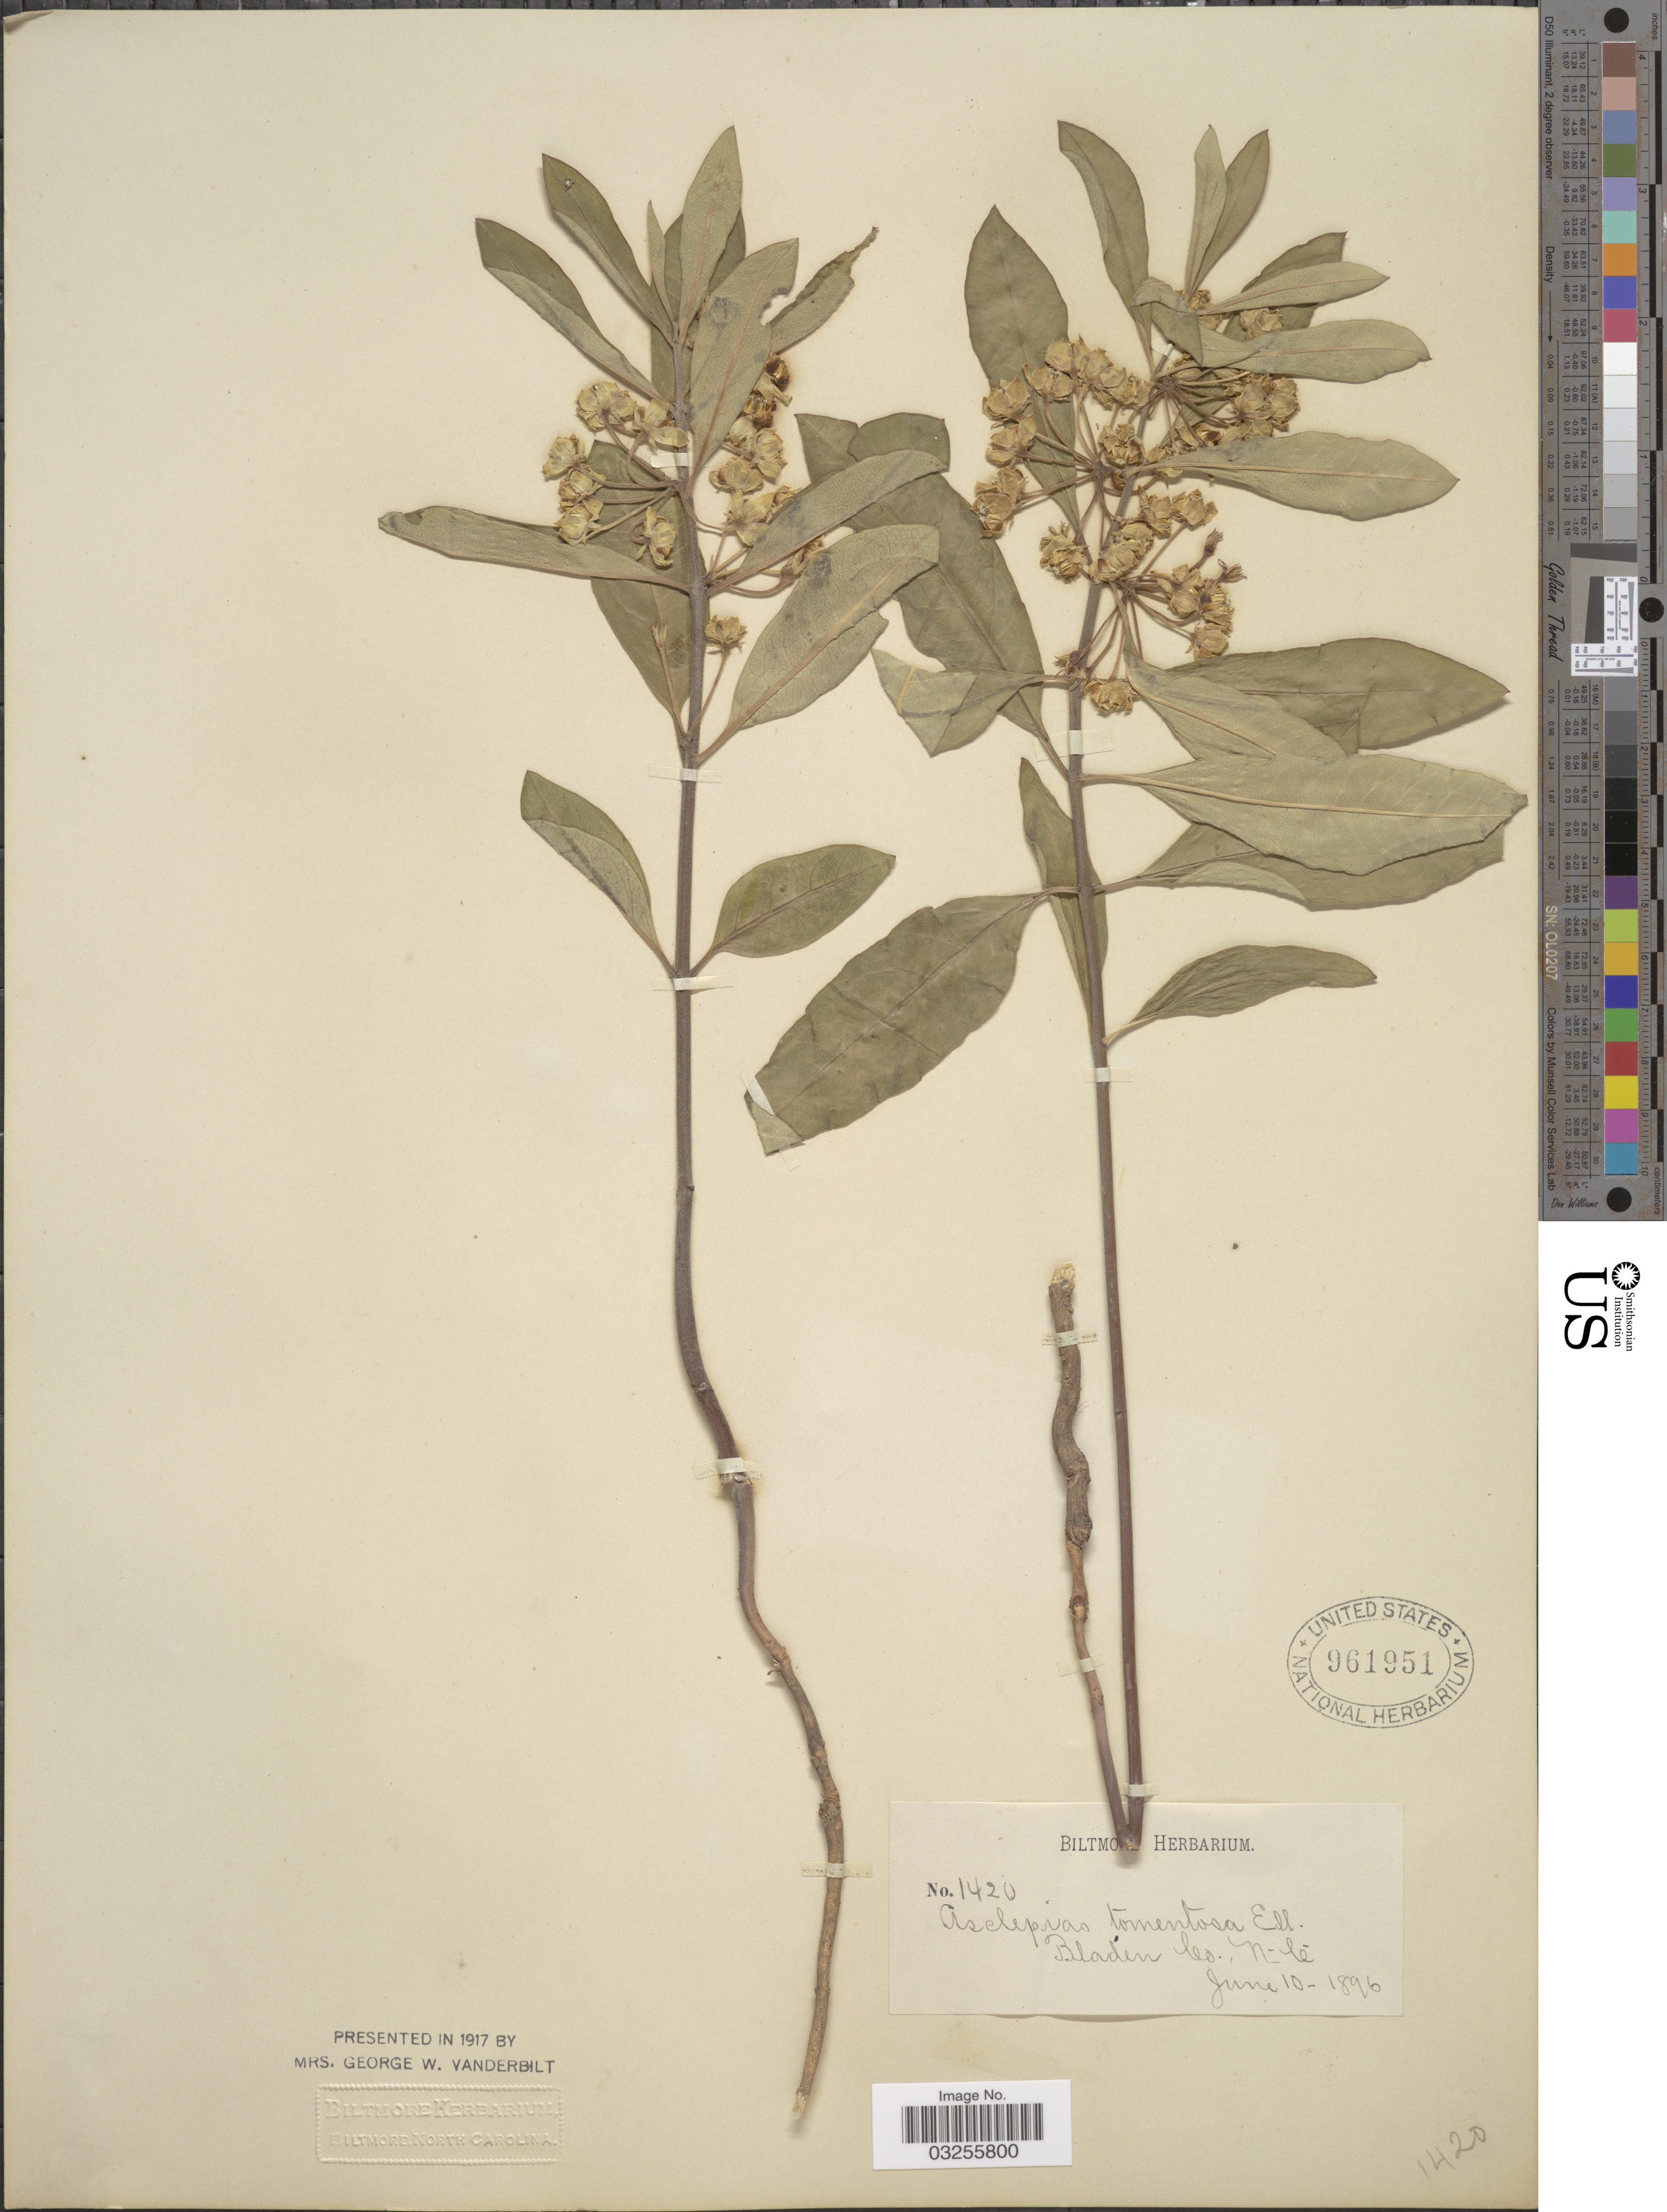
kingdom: Plantae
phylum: Tracheophyta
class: Magnoliopsida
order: Gentianales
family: Apocynaceae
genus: Asclepias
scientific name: Asclepias tomentosa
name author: Elliott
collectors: ex herb. Biltmore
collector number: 1420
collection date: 1896-06-10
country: United States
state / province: North Carolina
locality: Bladen Co.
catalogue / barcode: US 961951